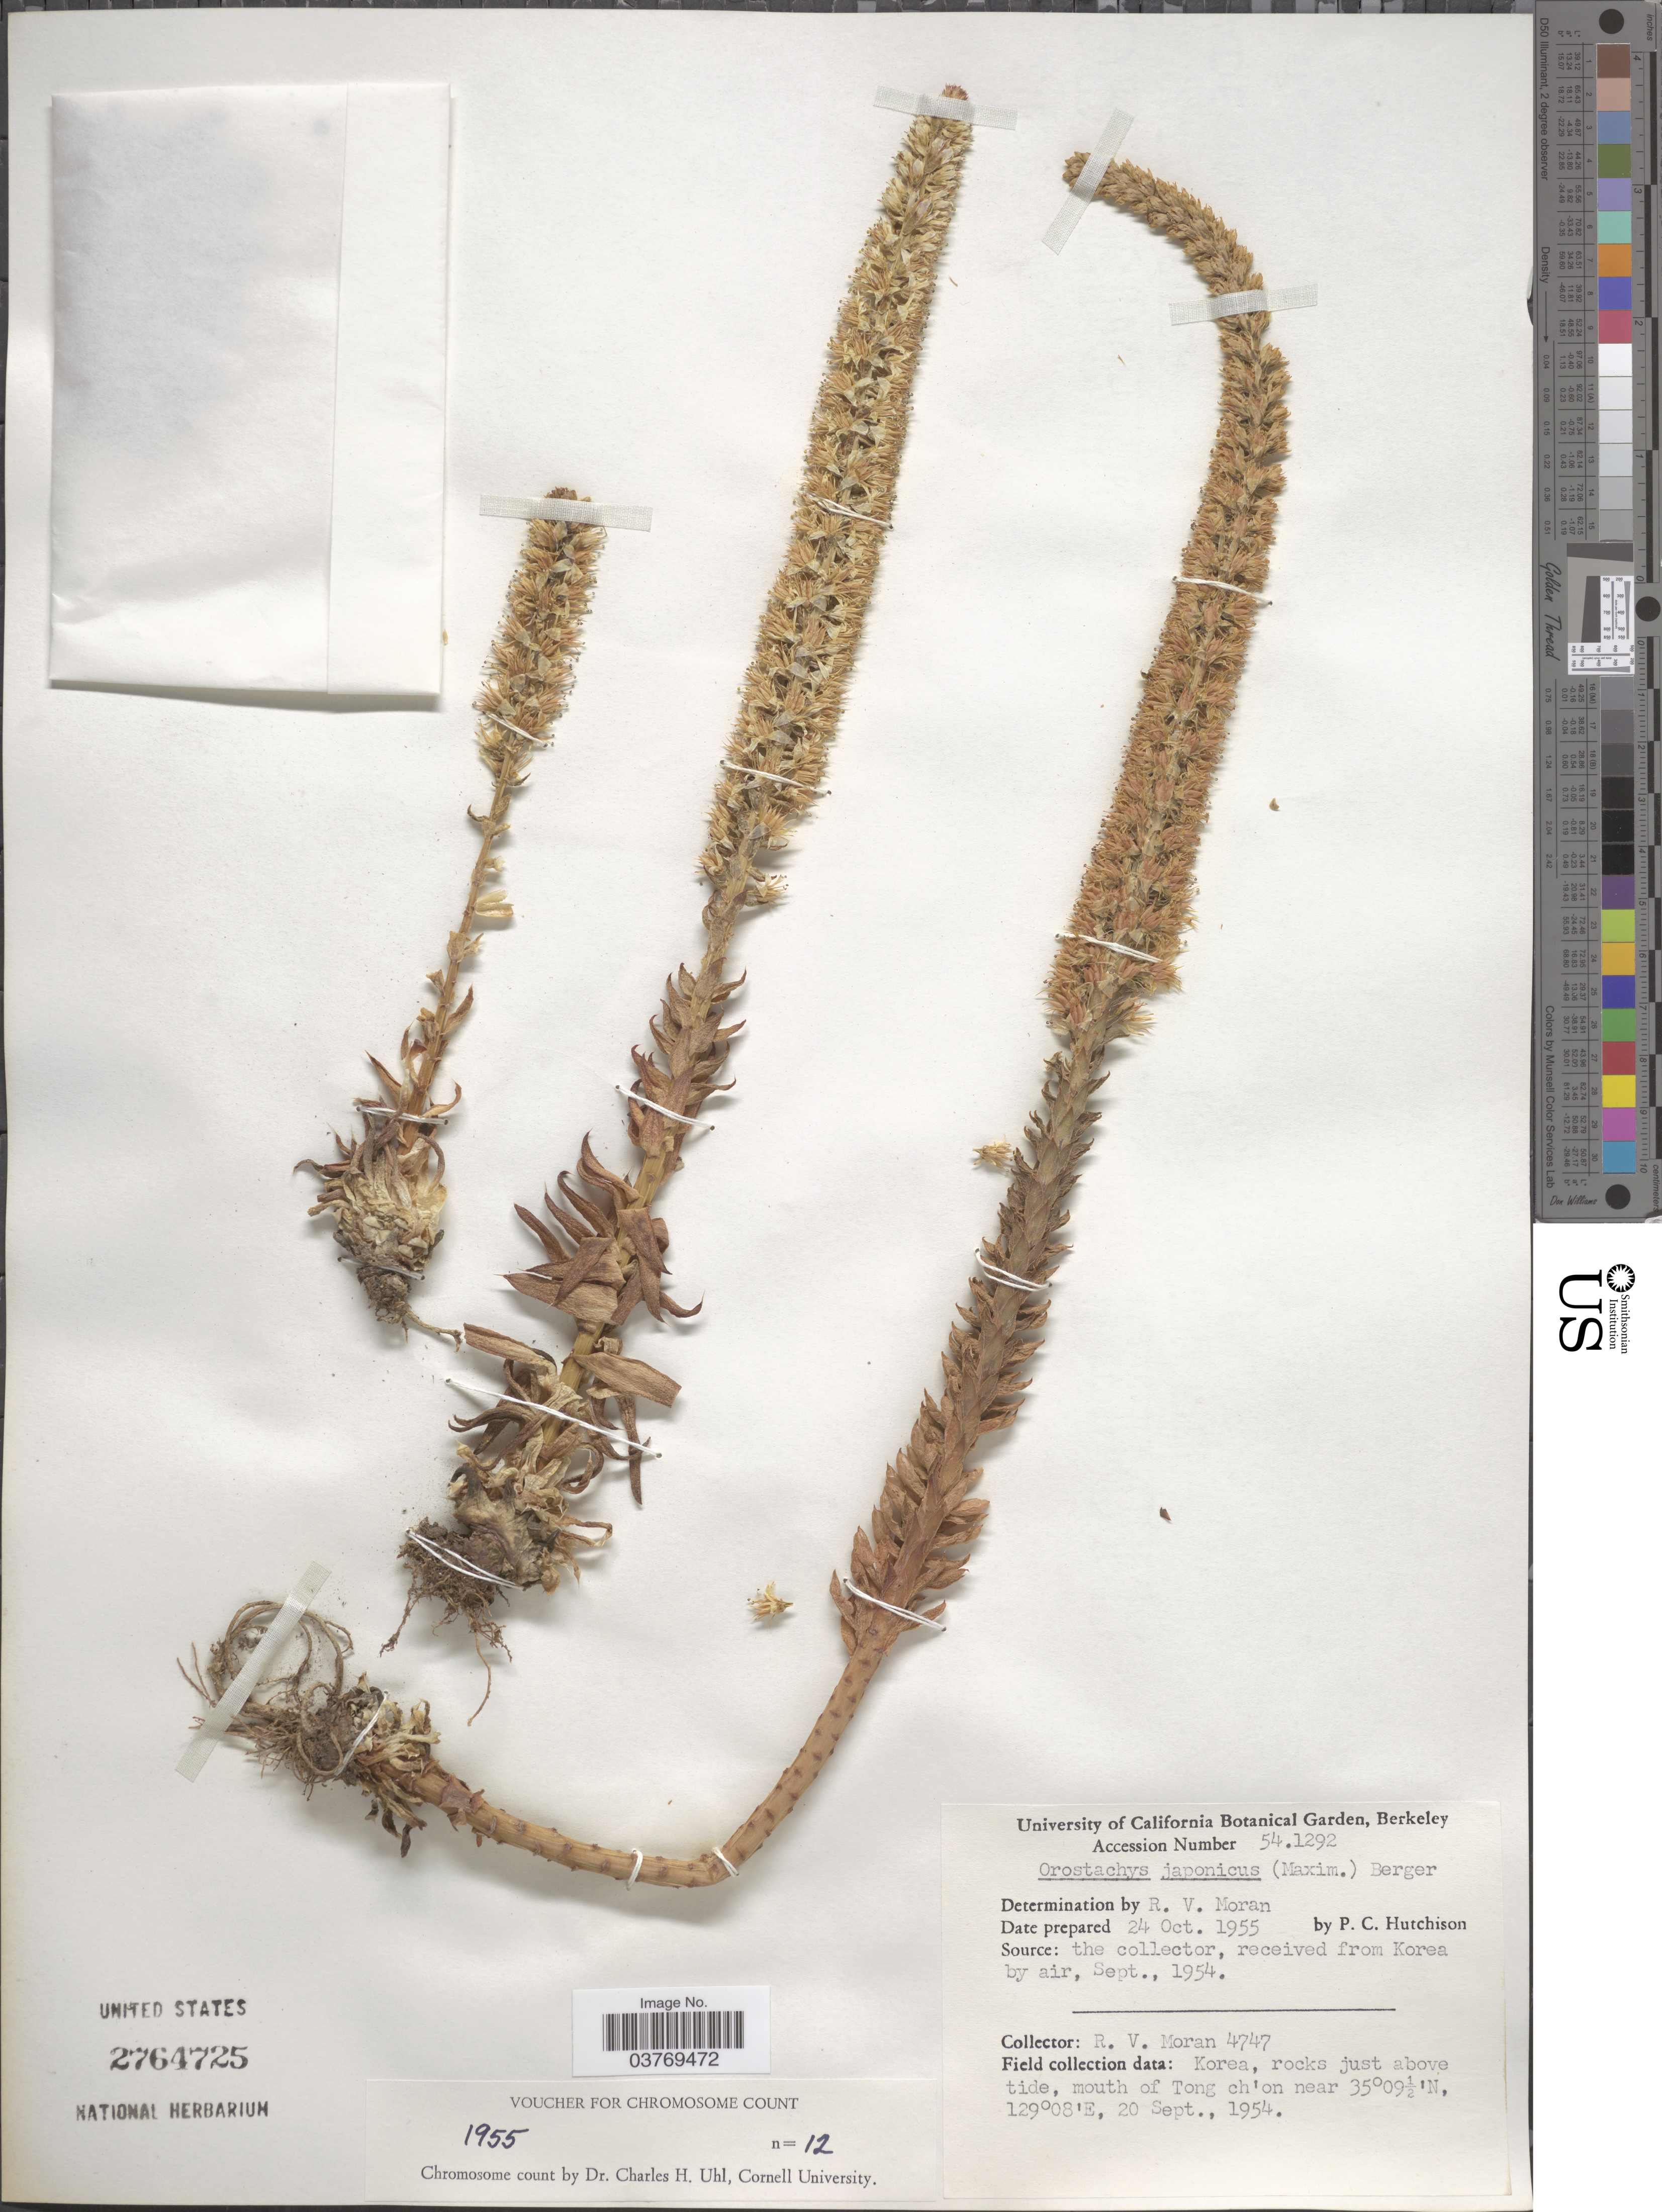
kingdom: Plantae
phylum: Tracheophyta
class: Magnoliopsida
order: Saxifragales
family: Crassulaceae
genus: Orostachys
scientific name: Orostachys japonica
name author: (Maxim.) A. Berger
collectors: P. C. Hutchison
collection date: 1955-10-24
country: United States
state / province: California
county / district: Alameda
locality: University of California Botanical Garden, Berkeley.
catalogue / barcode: US 2764725